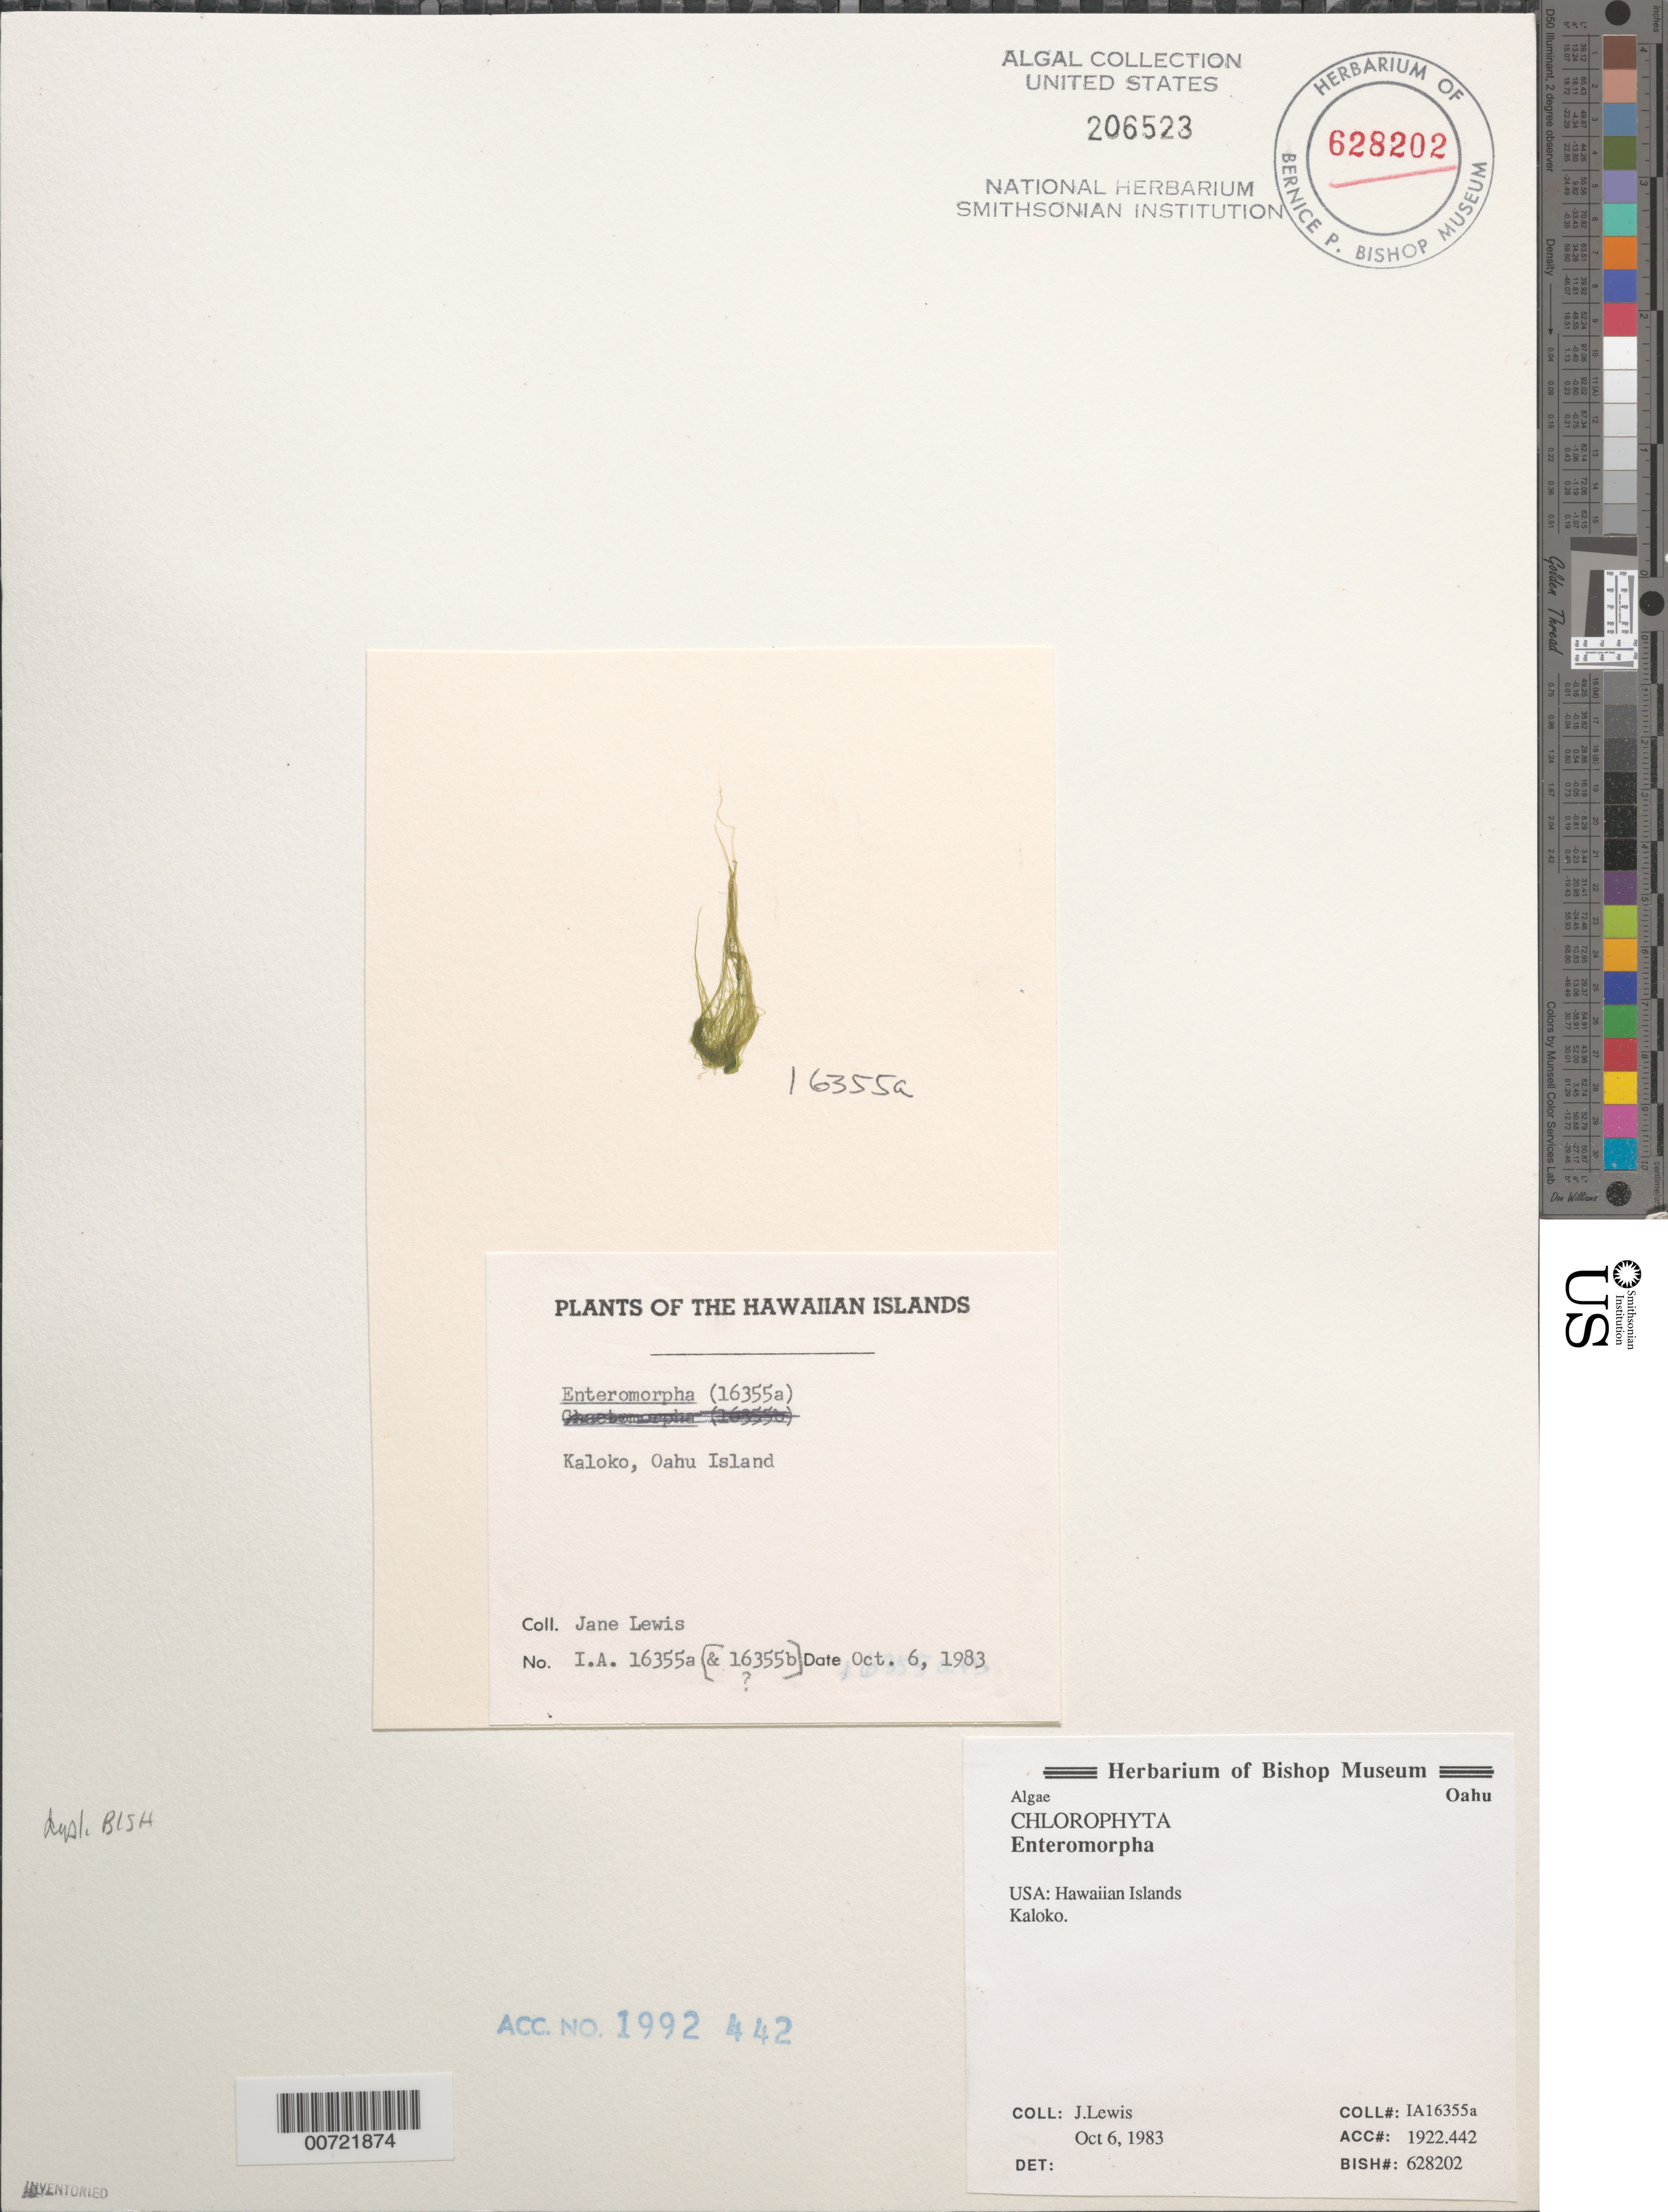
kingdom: Plantae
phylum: Chlorophyta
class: Ulvophyceae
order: Ulvales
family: Ulvaceae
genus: Ulva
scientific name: Ulva sp.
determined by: Algae name updating Project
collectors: J. Lewis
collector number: IAA 16355a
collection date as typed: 06 Oct 1983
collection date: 1983-10-06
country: United States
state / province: Hawaii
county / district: Honolulu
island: Oahu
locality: Kaloko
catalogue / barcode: US 206523